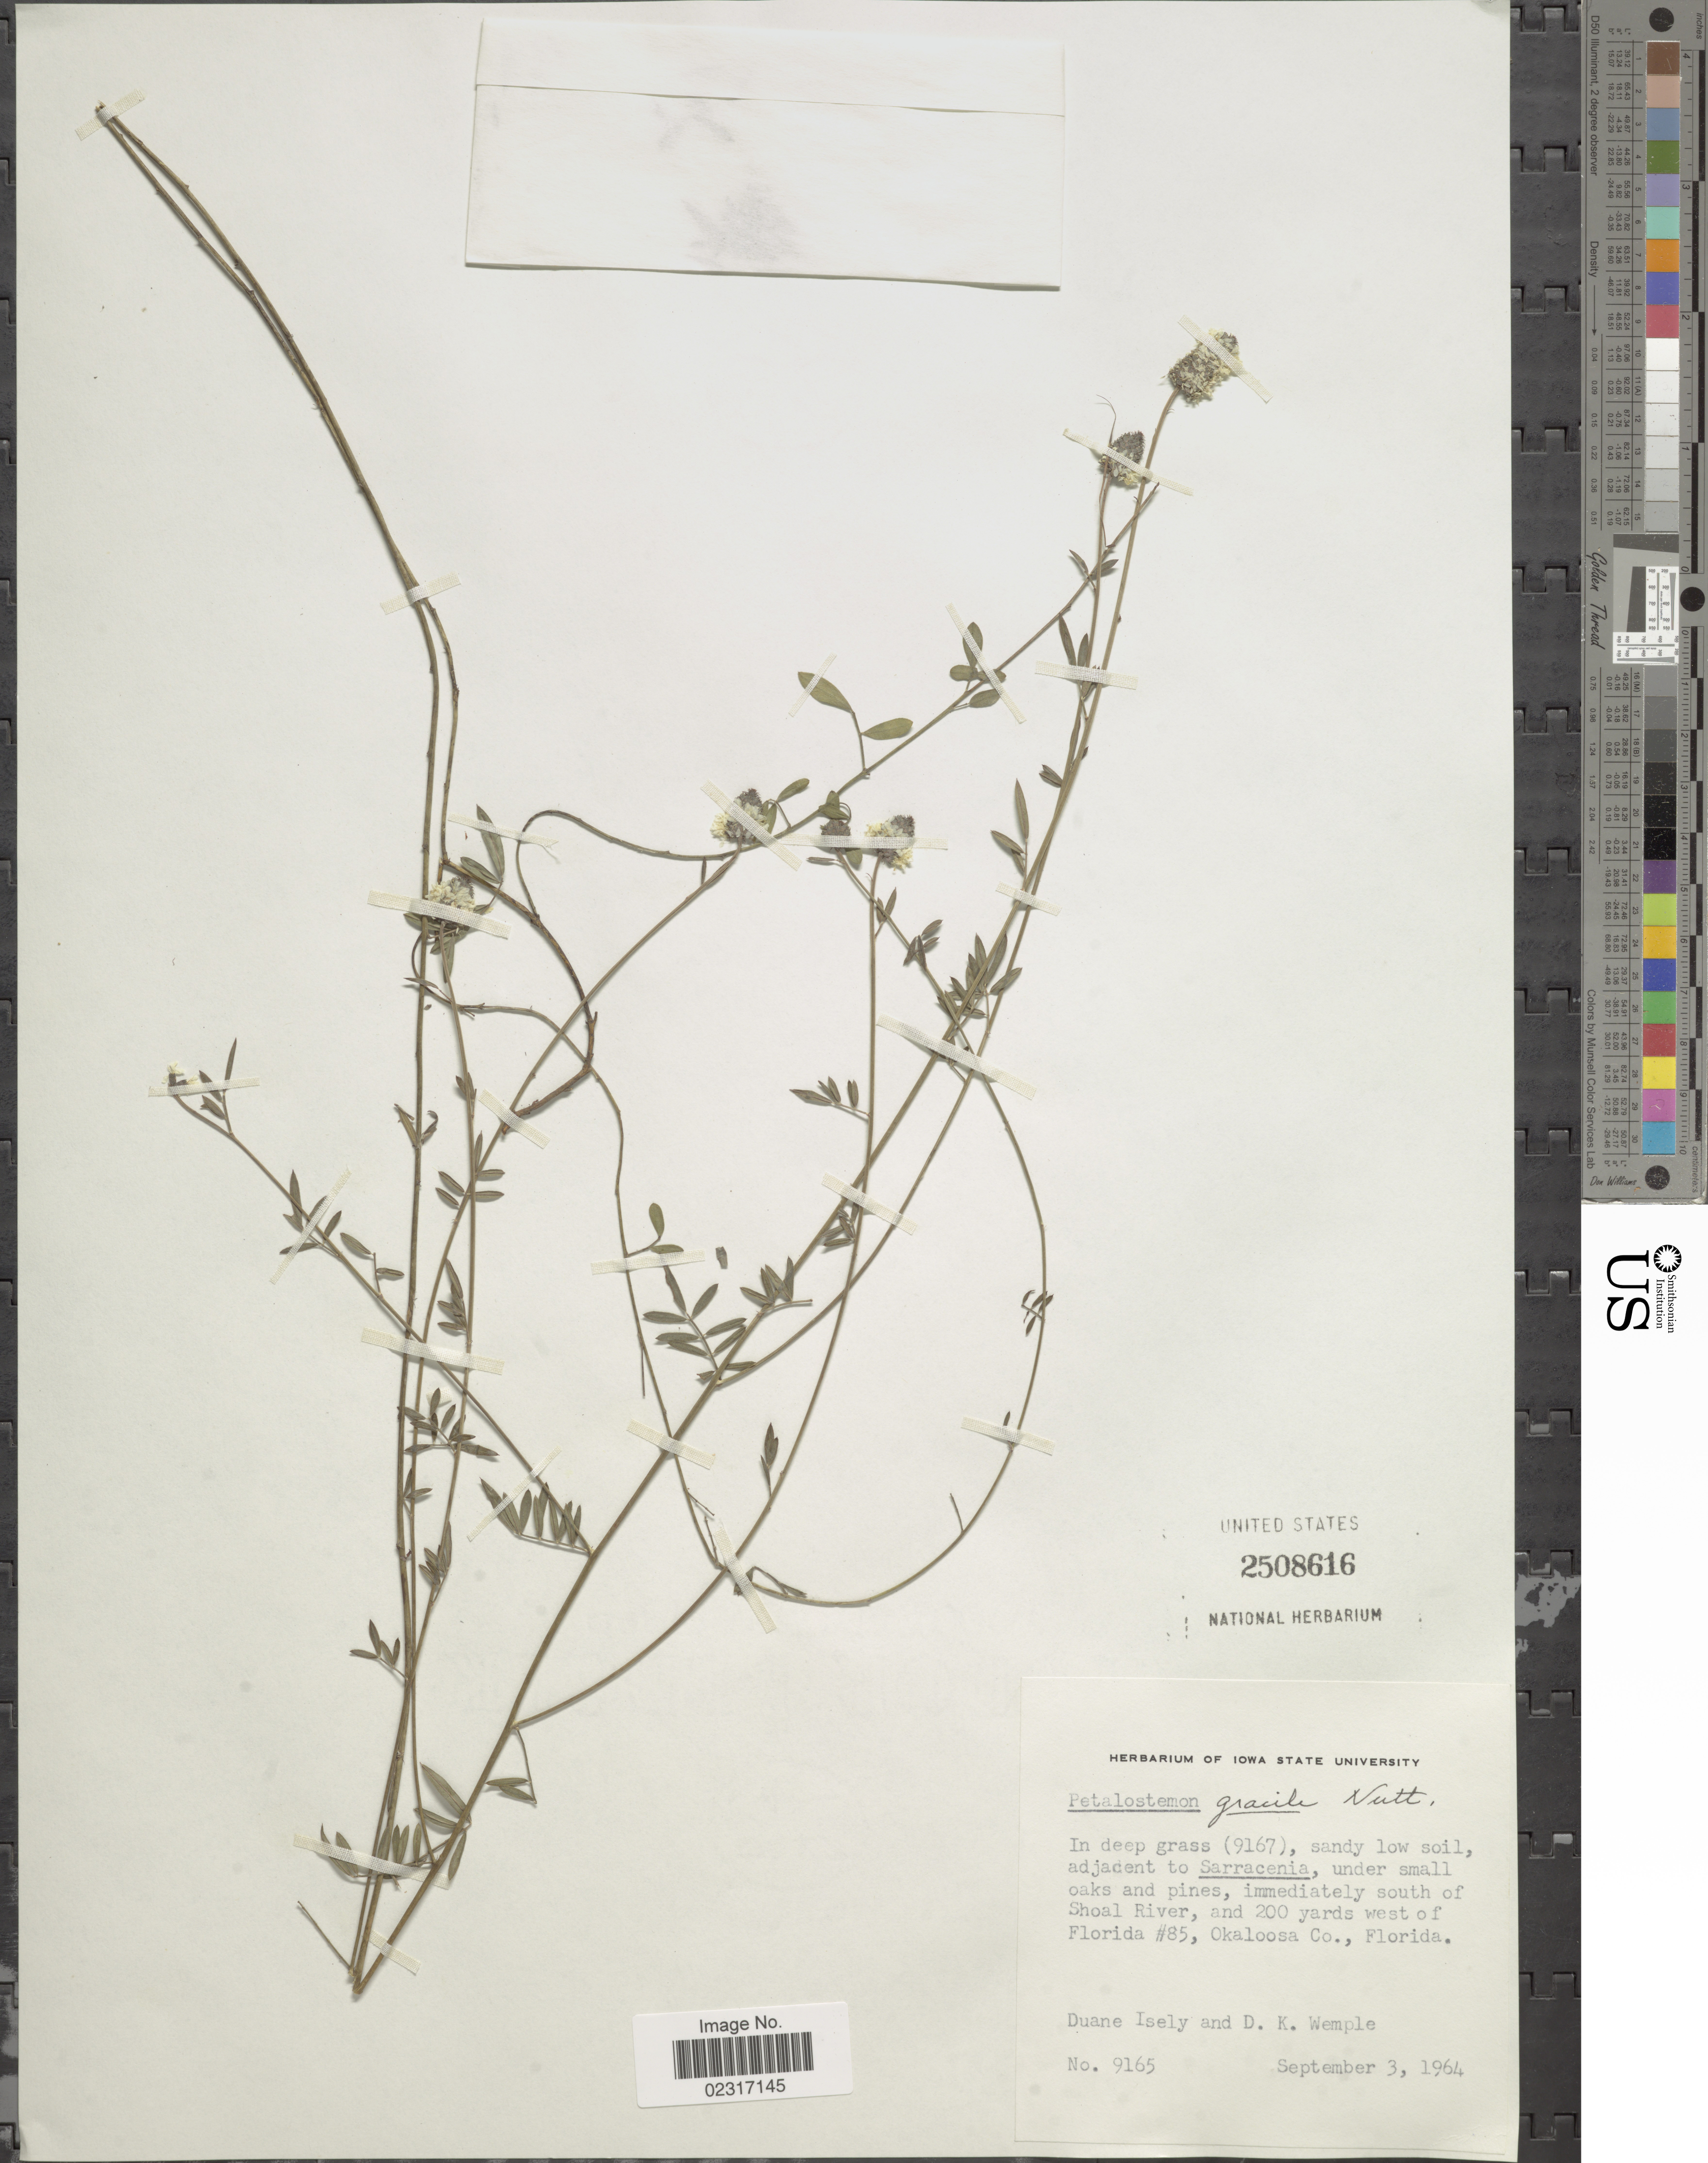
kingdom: Plantae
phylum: Tracheophyta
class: Magnoliopsida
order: Fabales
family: Fabaceae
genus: Dalea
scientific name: Dalea carnea var. gracilis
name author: (Nutt.) Barneby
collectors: D. Isely & D. Wemple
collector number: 9165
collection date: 1964-09-03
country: United States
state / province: Florida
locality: Immediately south of Shoal River and 200 yards west of Florida #85, Okaloosa Co.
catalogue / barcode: US 2508616